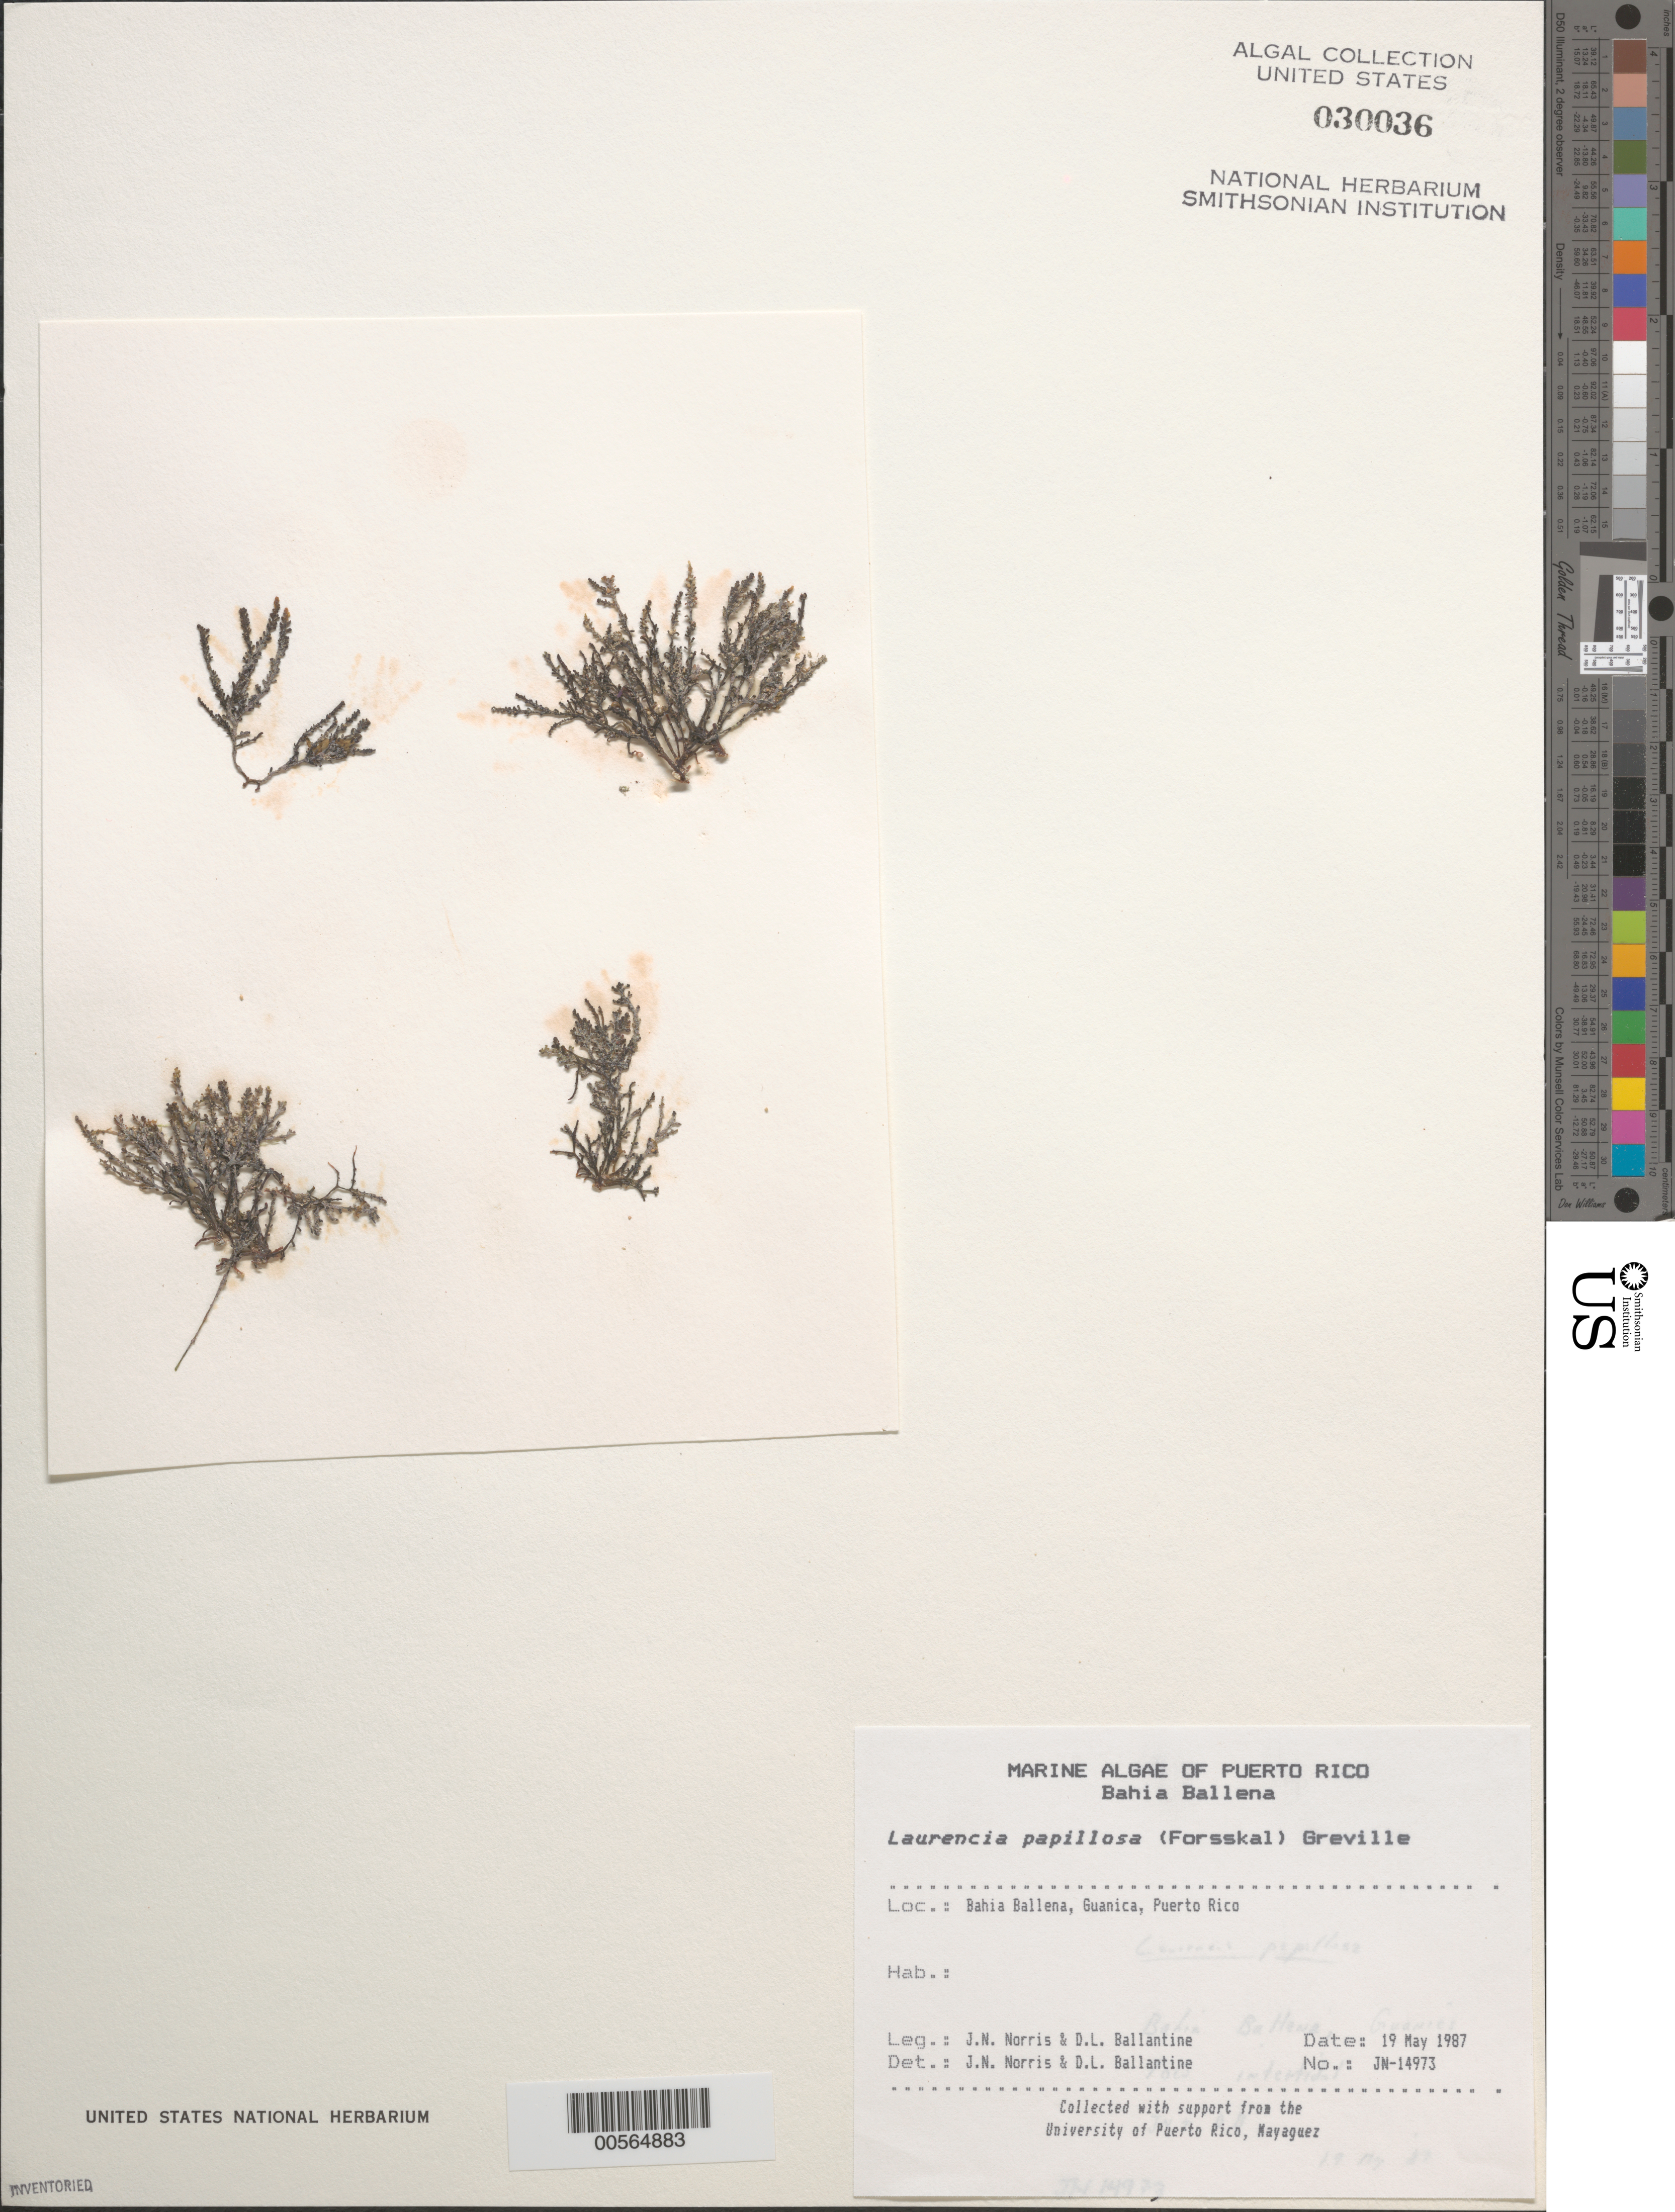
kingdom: Plantae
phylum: Rhodophyta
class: Florideophyceae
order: Ceramiales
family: Rhodomelaceae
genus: Palisada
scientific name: Palisada perforata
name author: (Bory) K.W. Nam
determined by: Algae name updating Project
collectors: J. N. Norris & D.L. Ballantine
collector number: JN-14973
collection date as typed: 19 May 1987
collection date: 1987-05-19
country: Puerto Rico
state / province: Guanica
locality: Bahia Ballena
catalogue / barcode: US 30036